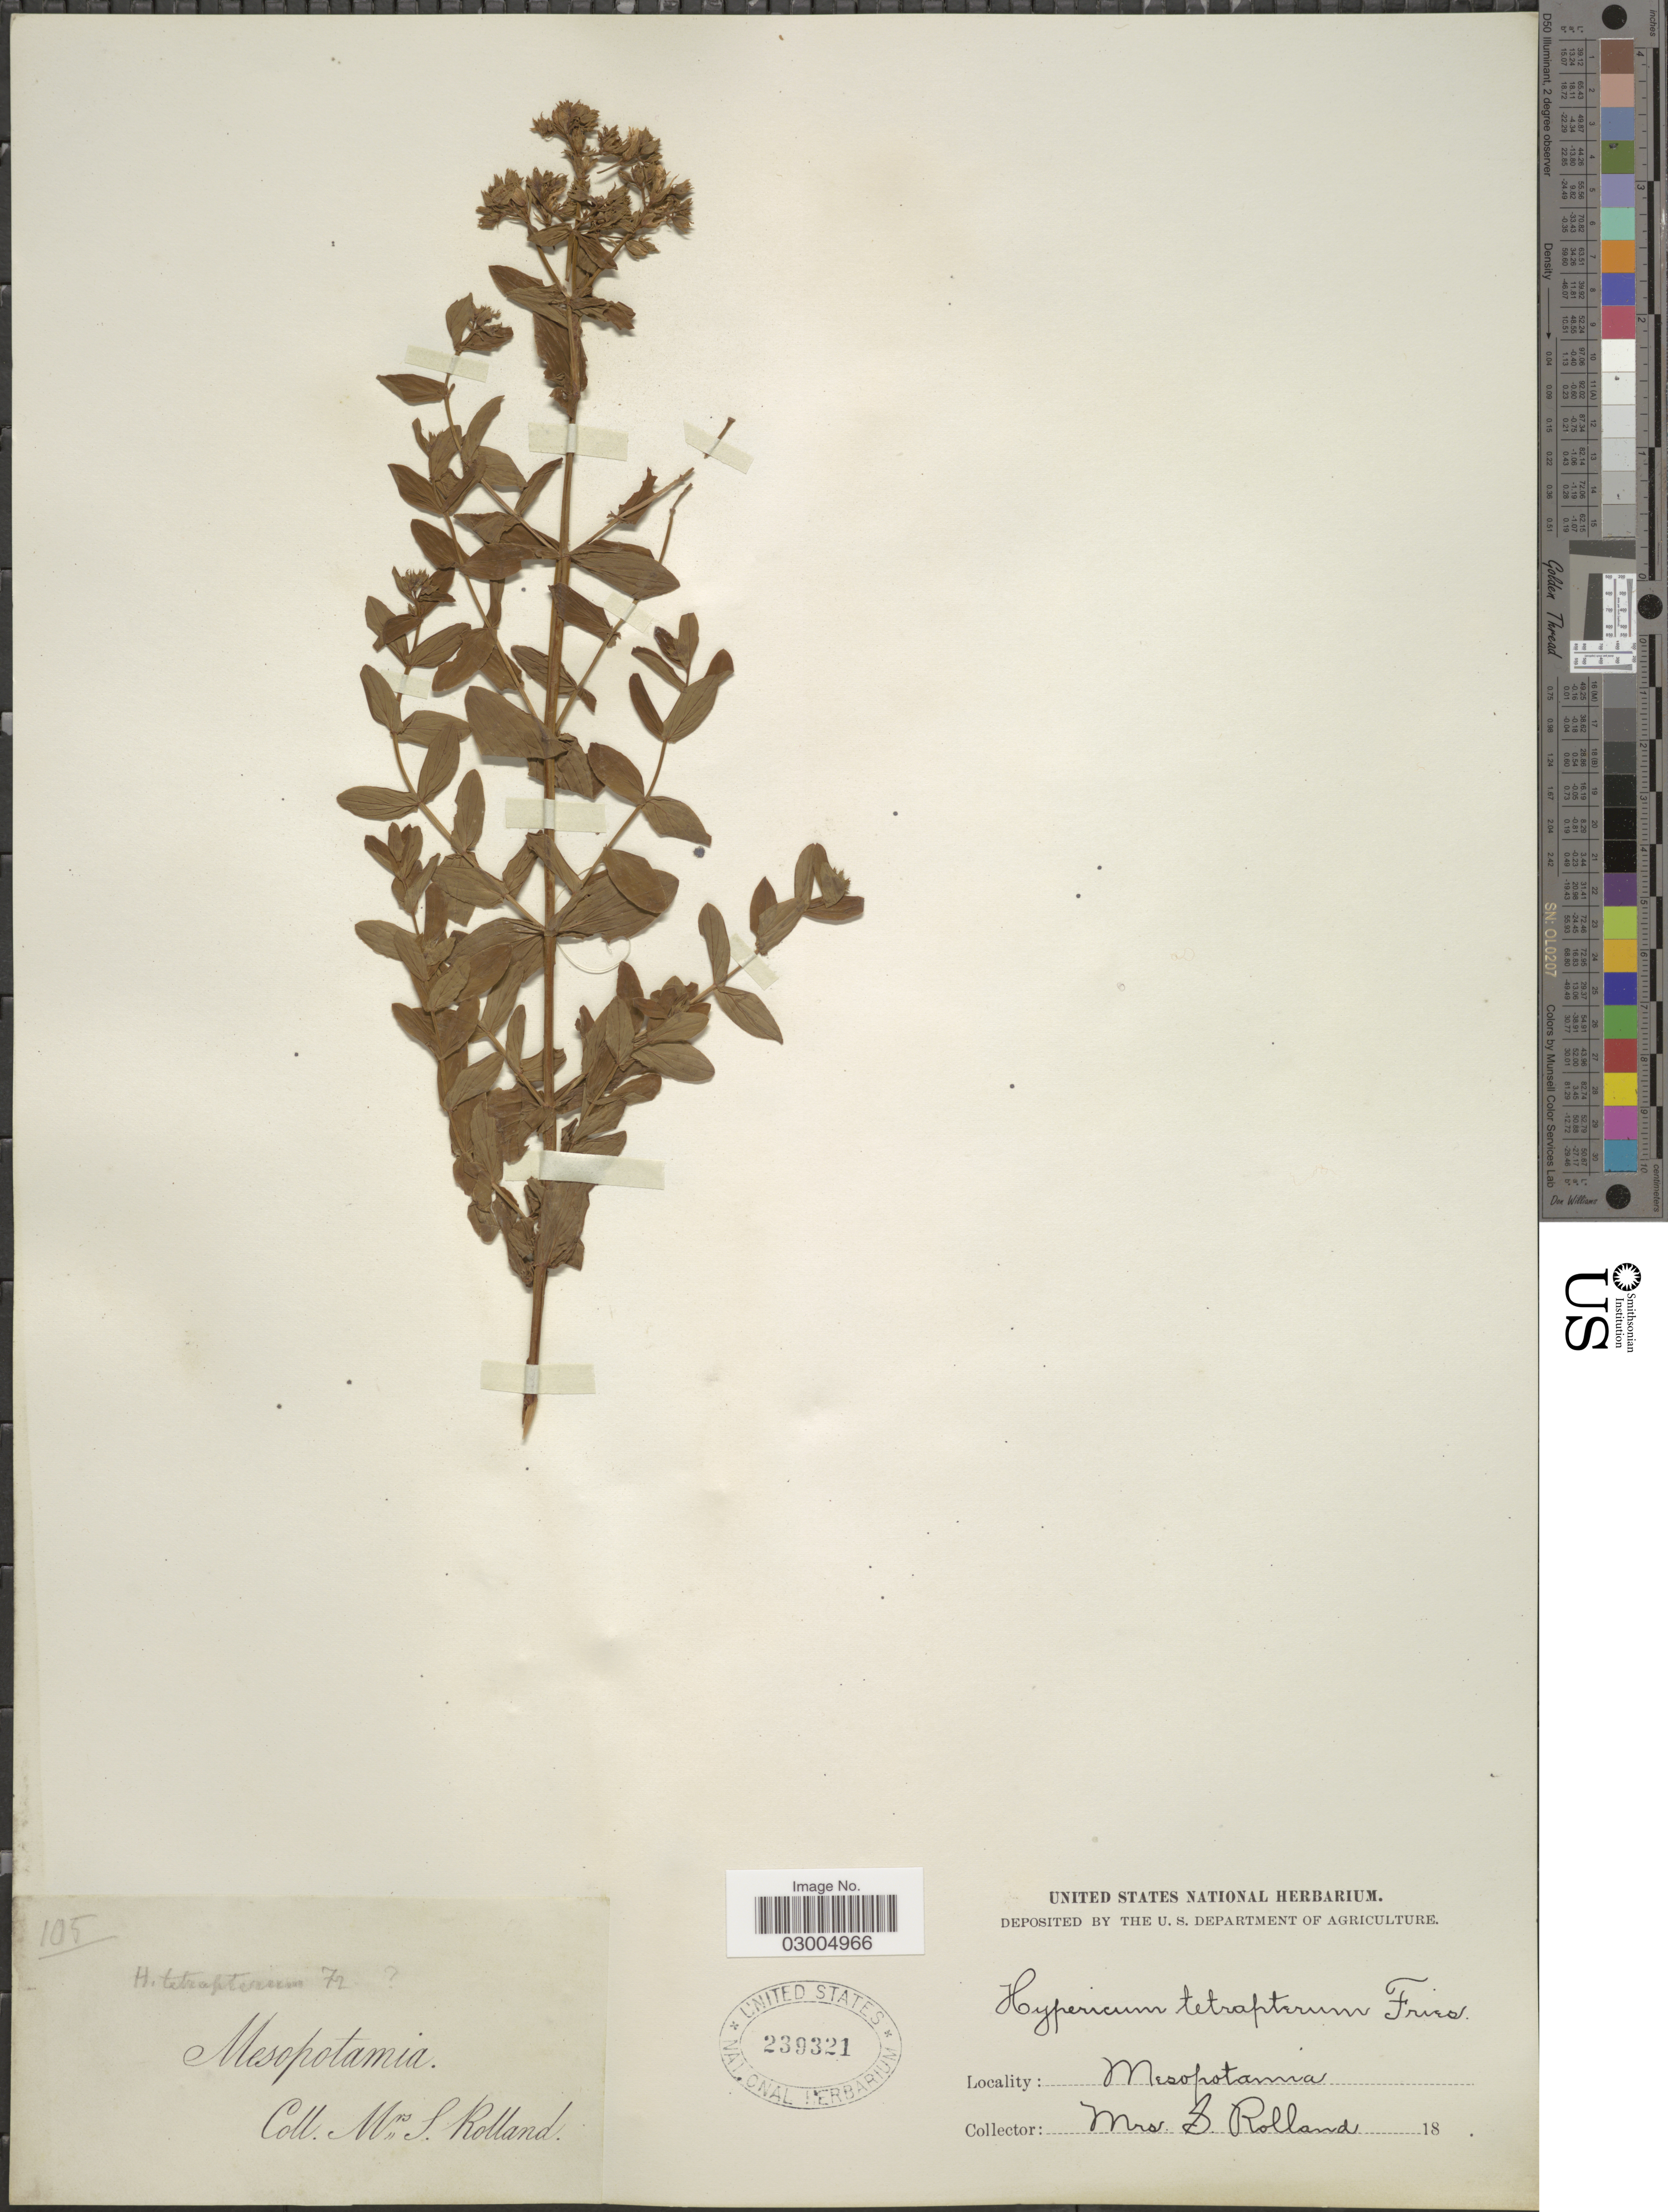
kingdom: Plantae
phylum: Tracheophyta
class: Magnoliopsida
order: Malpighiales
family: Hypericaceae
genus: Hypericum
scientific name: Hypericum tetrapterum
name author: Fr.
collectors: S. Rolland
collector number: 105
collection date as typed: Transcribed d/m/y: //18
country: Turkey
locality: Mesopotamia.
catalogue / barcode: US 239321